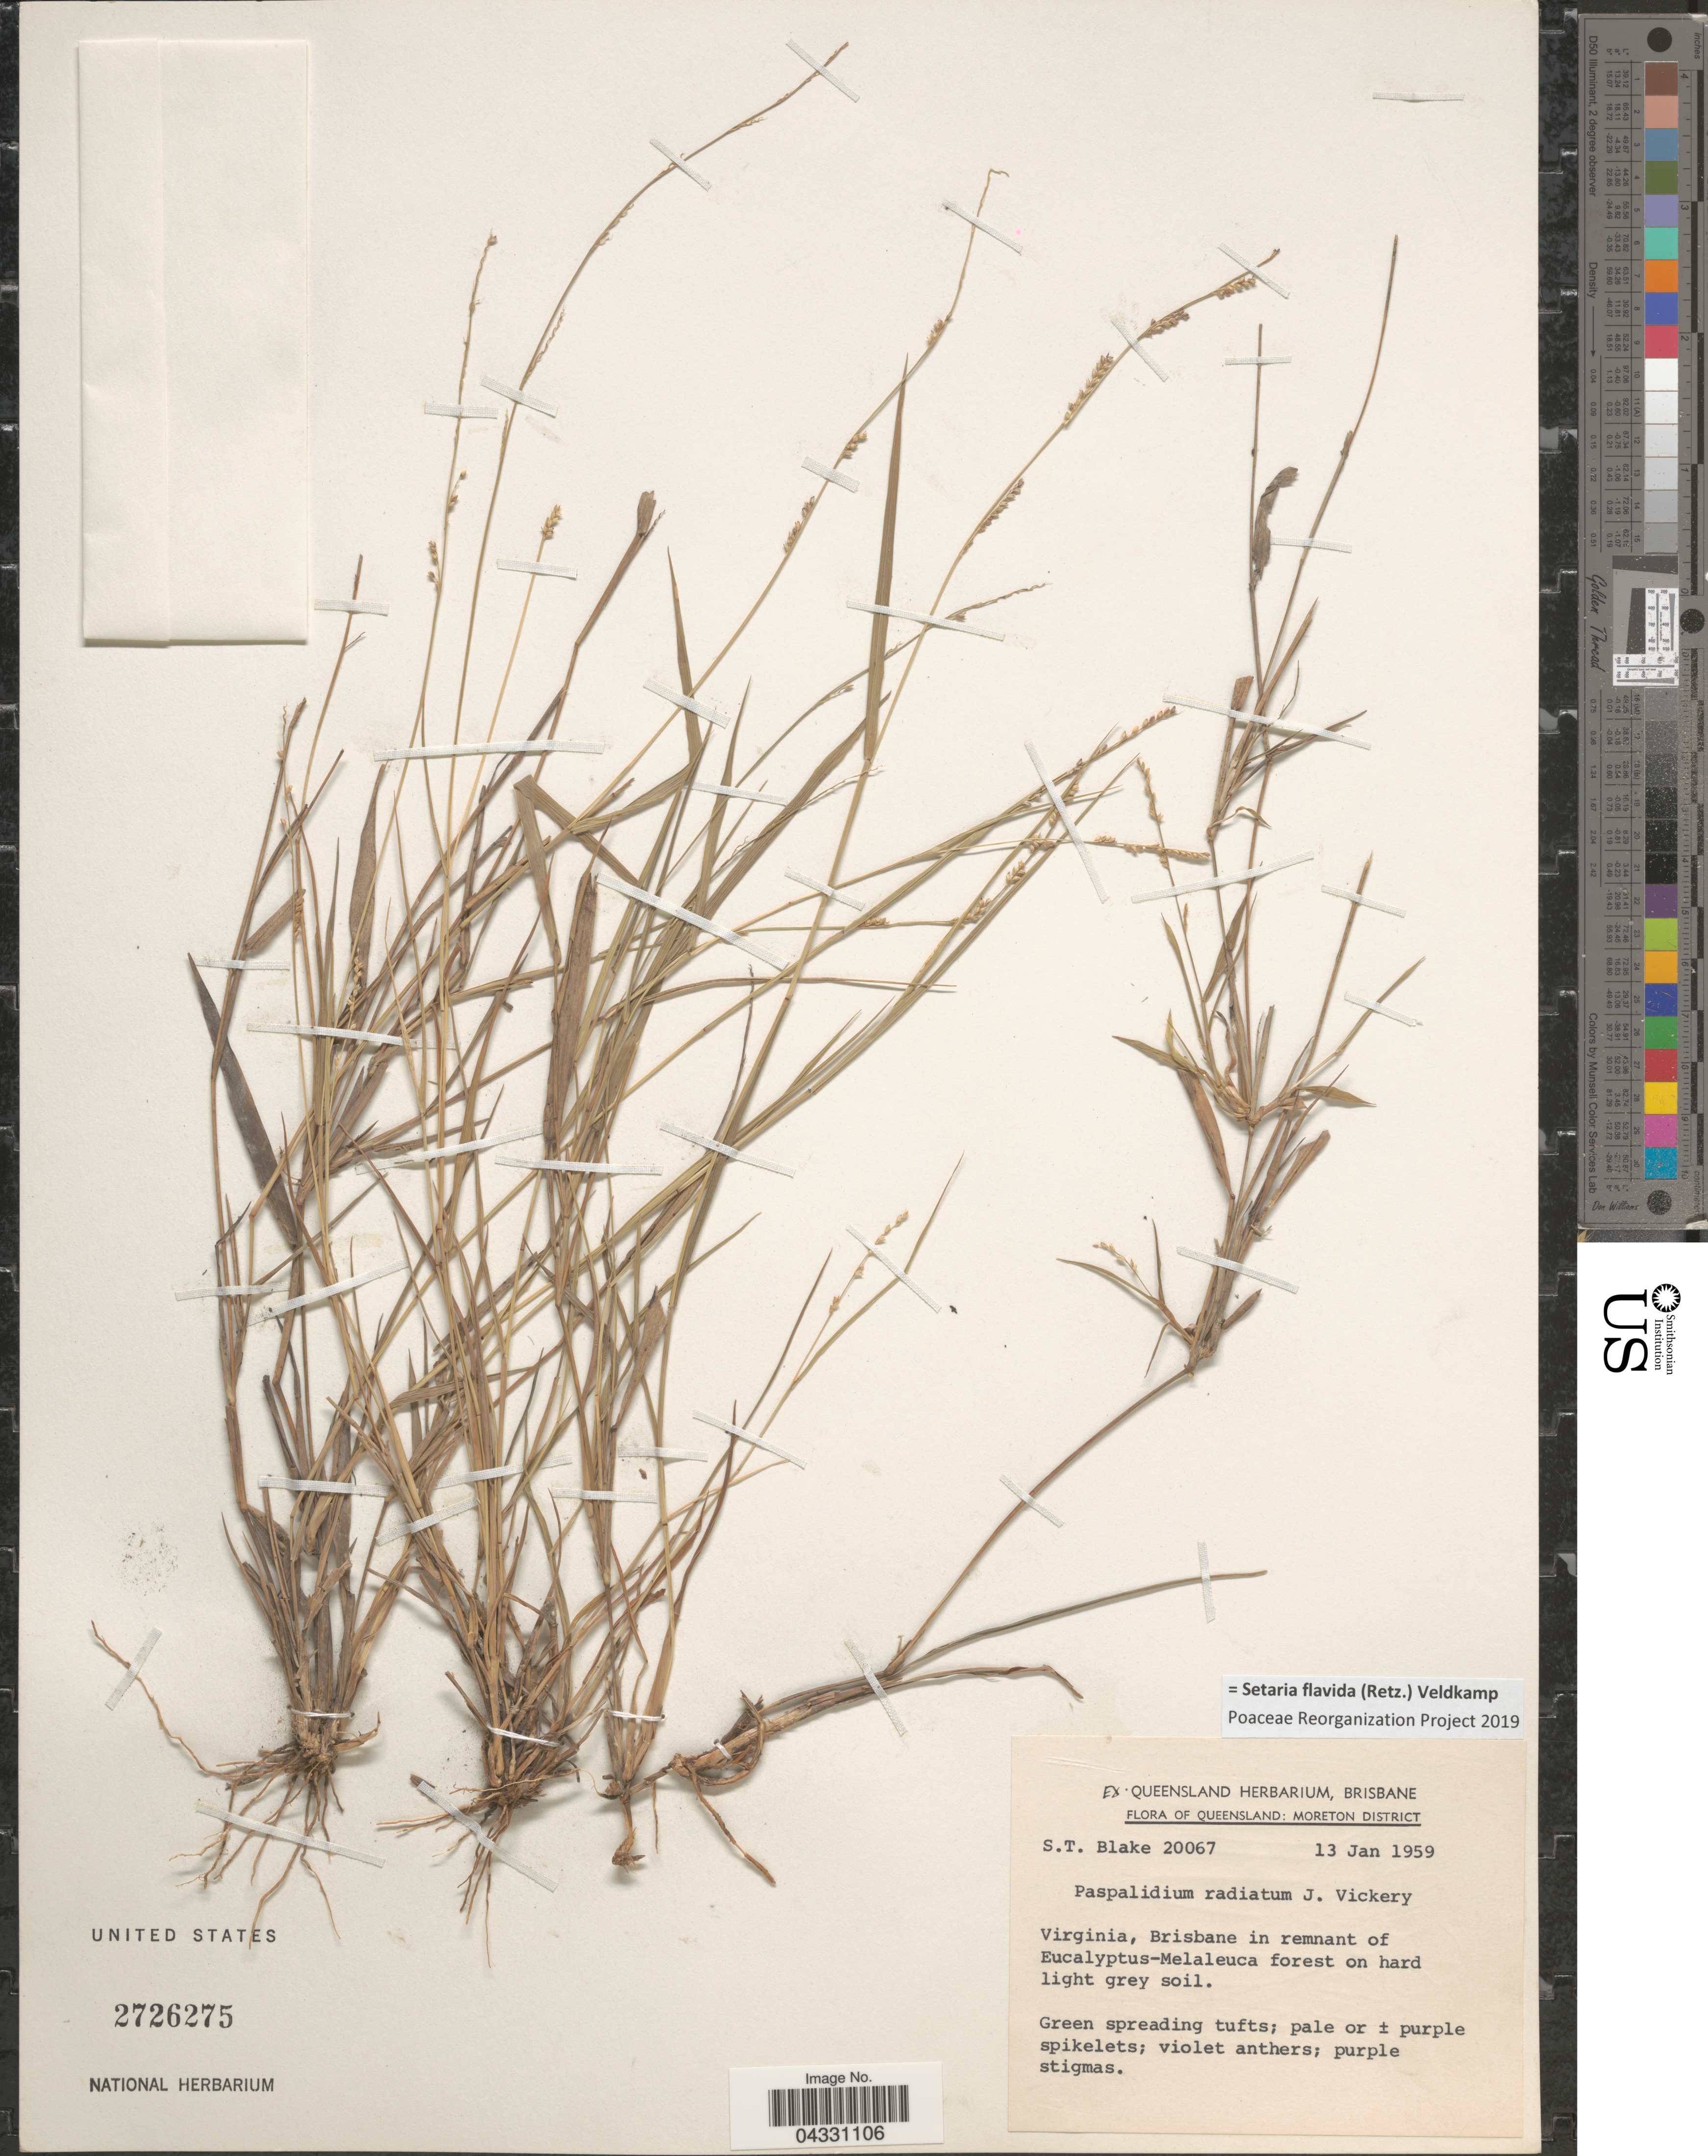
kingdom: Plantae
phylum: Tracheophyta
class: Liliopsida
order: Poales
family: Poaceae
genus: Setaria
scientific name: Setaria flavida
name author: (Retz.) Veldkamp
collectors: S. T. Blake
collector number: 20067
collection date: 1959-01-13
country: Australia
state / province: Queensland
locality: Moreton District. Virginia, Brisbane.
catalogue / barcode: US 2726275